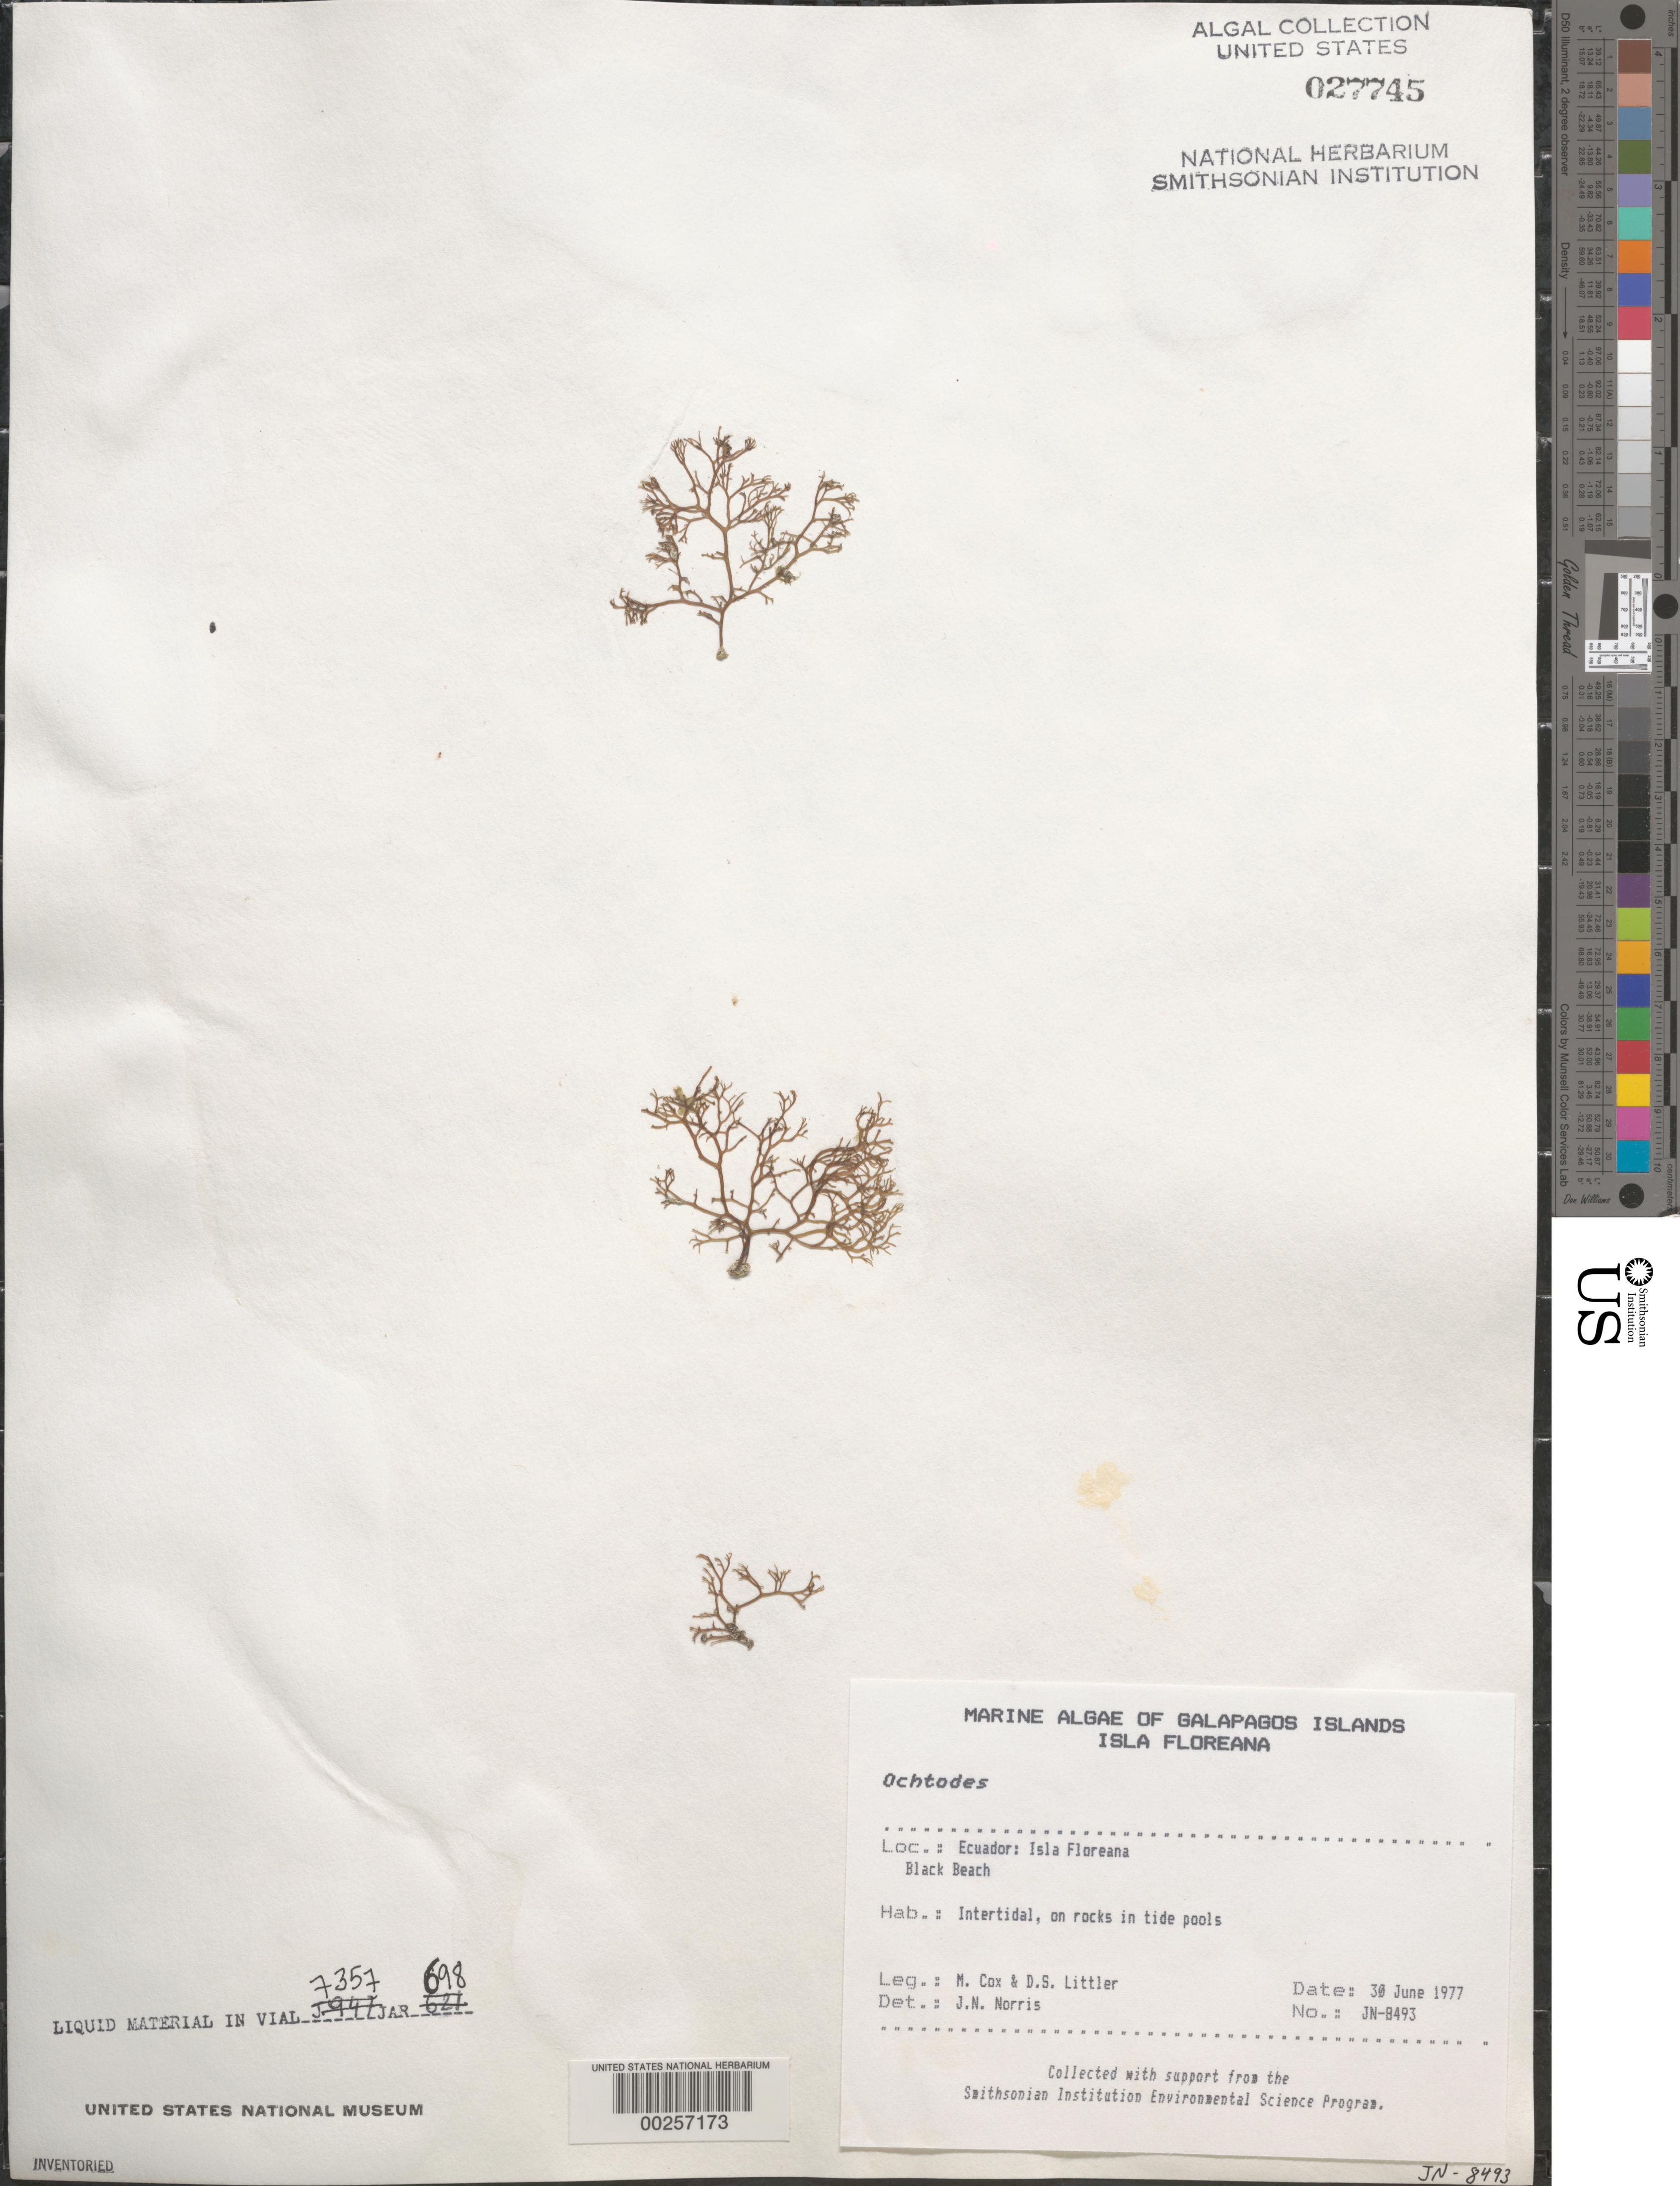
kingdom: Plantae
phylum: Rhodophyta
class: Florideophyceae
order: Gigartinales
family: Rhizophyllidaceae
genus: Ochtodes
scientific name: Ochtodes sp.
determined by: Norris, James N.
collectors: M. Cox & D. S. Littler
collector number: Jn-8493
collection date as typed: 30 Jun 1977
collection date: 1977-06-30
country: Ecuador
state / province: Colón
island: Floreana [Charles, Santa Maria]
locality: Black Beach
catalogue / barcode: US 27745